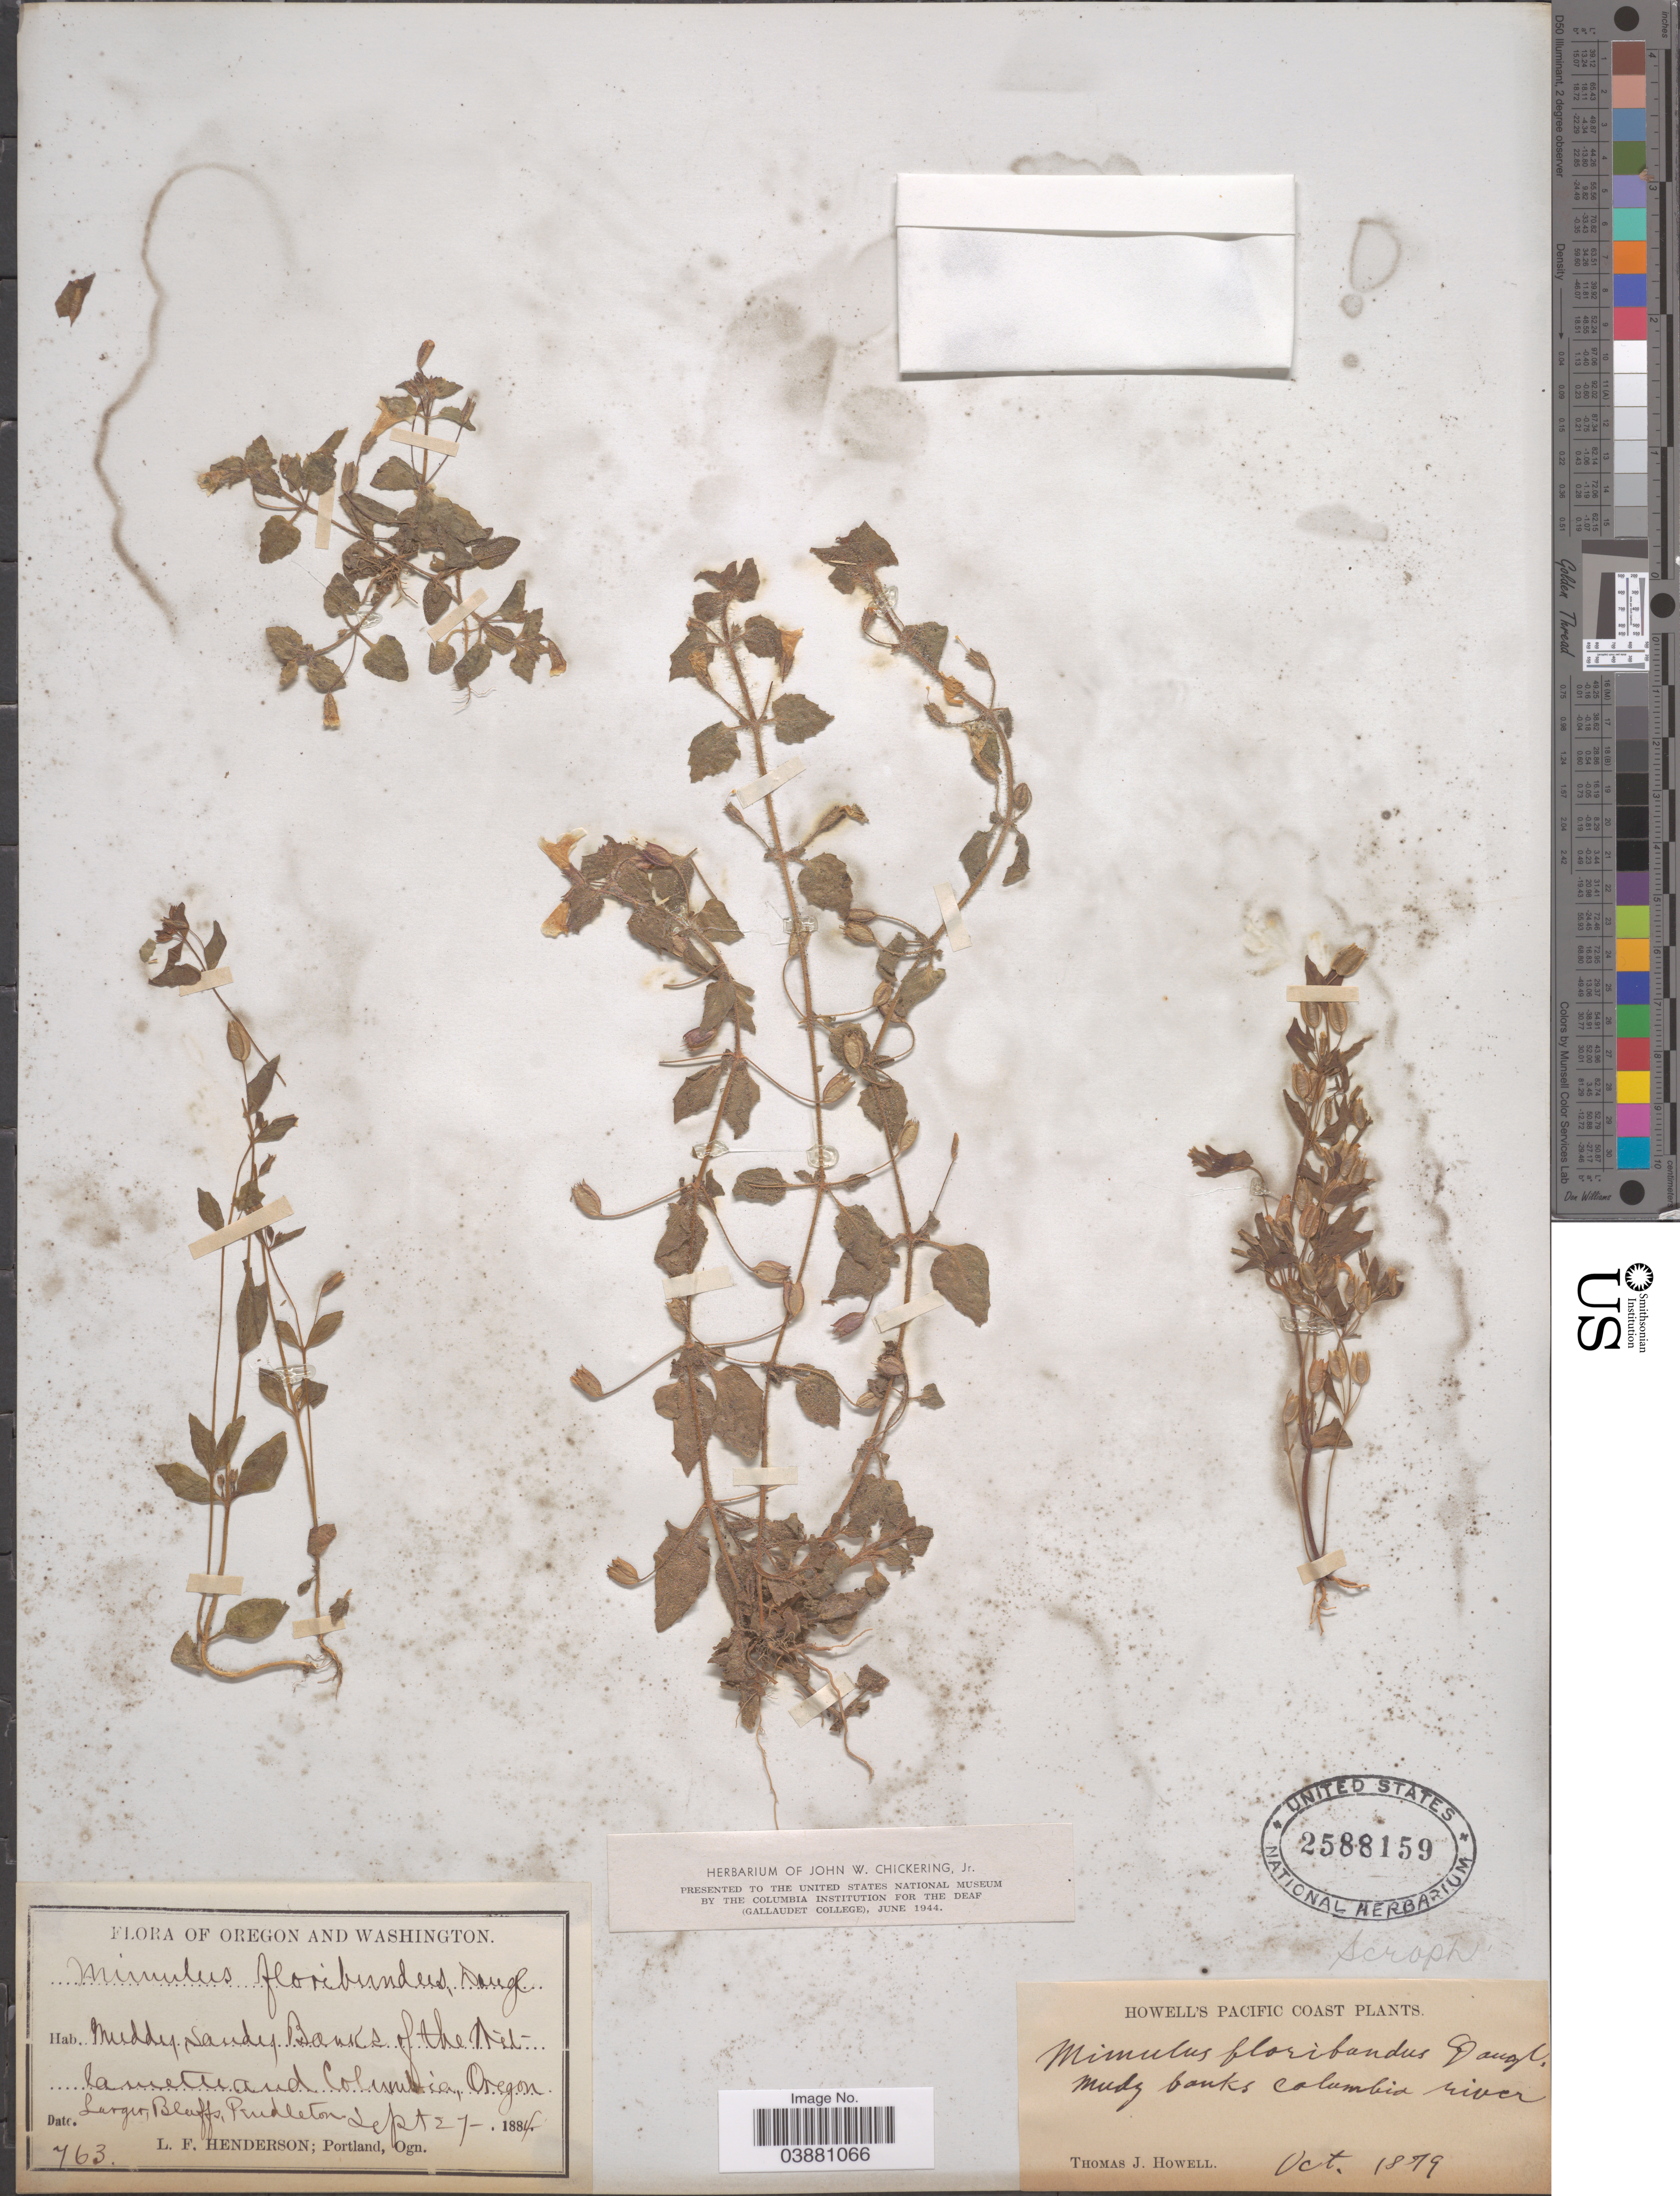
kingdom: Plantae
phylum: Tracheophyta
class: Magnoliopsida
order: Lamiales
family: Phrymaceae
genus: Mimulus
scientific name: Mimulus floribundus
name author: Douglas ex Lindl.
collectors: T. J. Howell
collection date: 1879-10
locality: Pacific Coast. Muddy banks Columbia river.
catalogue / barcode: US 2588159-2